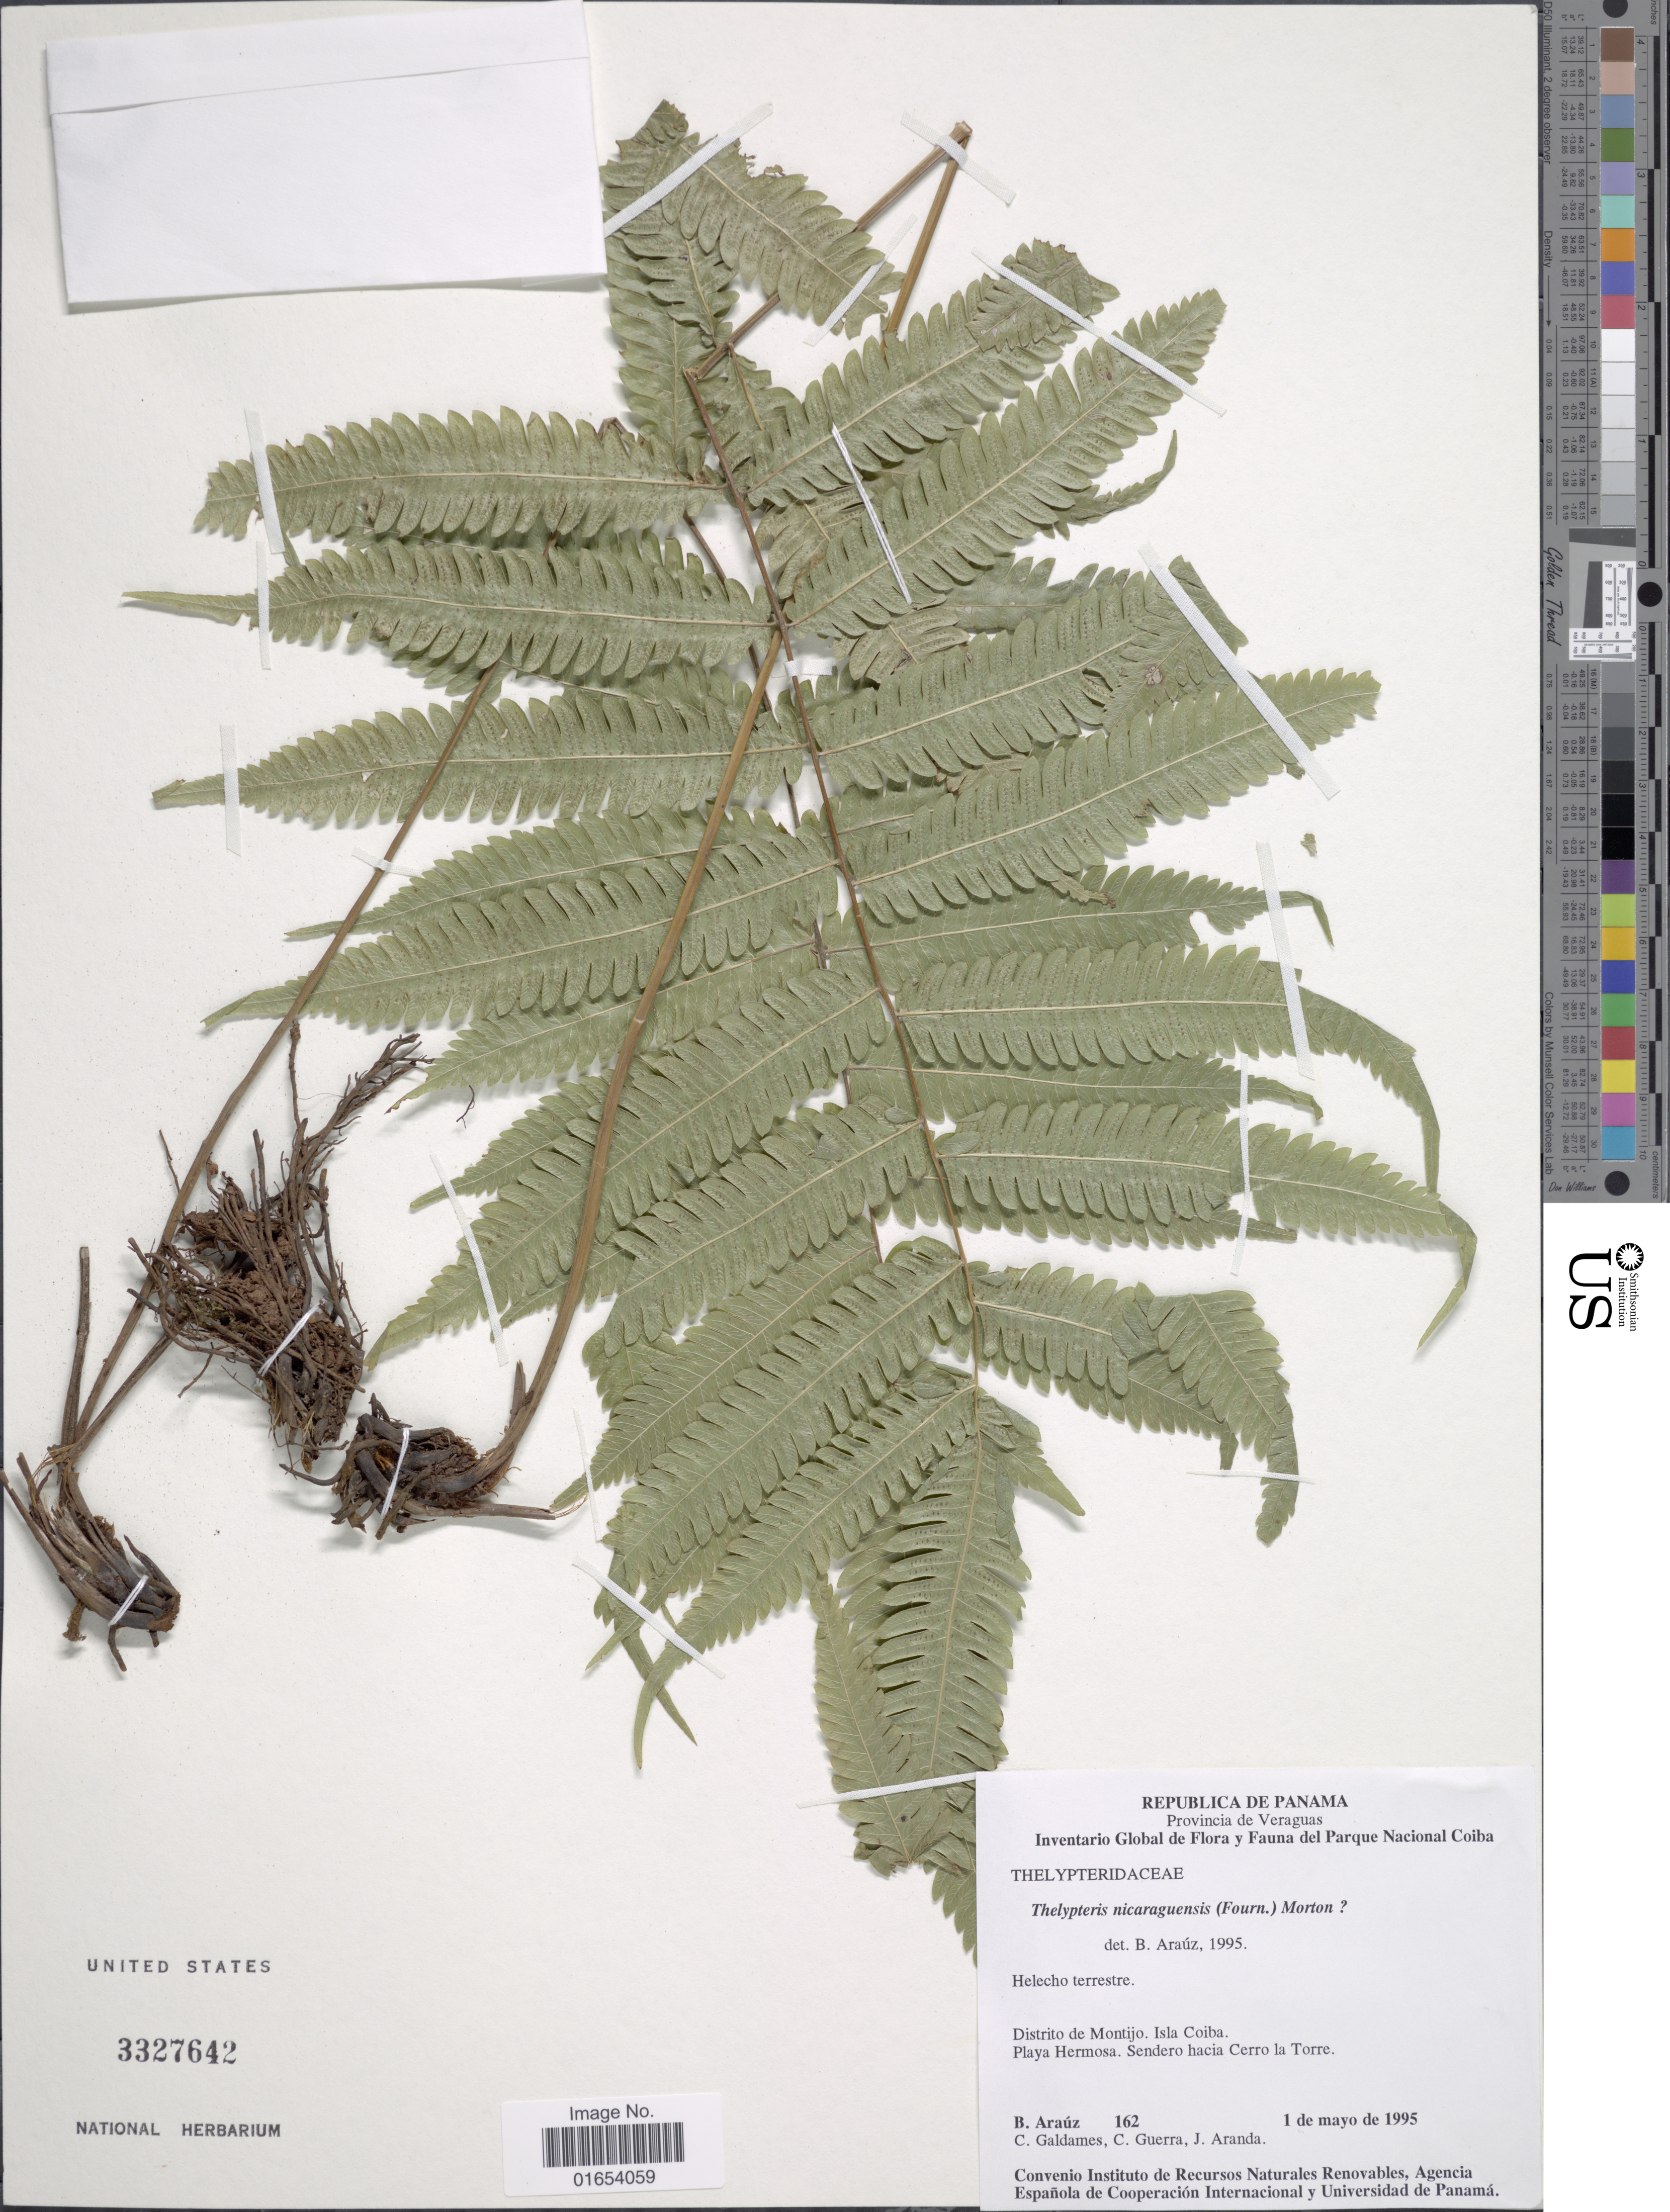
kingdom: Plantae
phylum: Tracheophyta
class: Polypodiopsida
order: Polypodiales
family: Thelypteridaceae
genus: Goniopteris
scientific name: Goniopteris nicaraguensis (C. Chr.) comb. nov., ined 2015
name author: (C. Chr.)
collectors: B. Araúz, C. Galdames, C. Guerra & J. Aranda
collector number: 162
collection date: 1995-05-01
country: Panama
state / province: Veraguas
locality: Panama, Provincia de Veraguas, Distrito de Montijo, Isla Coiba, Playa Hermosa, Sendero hacia Cerro la Torre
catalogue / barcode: US 3327642